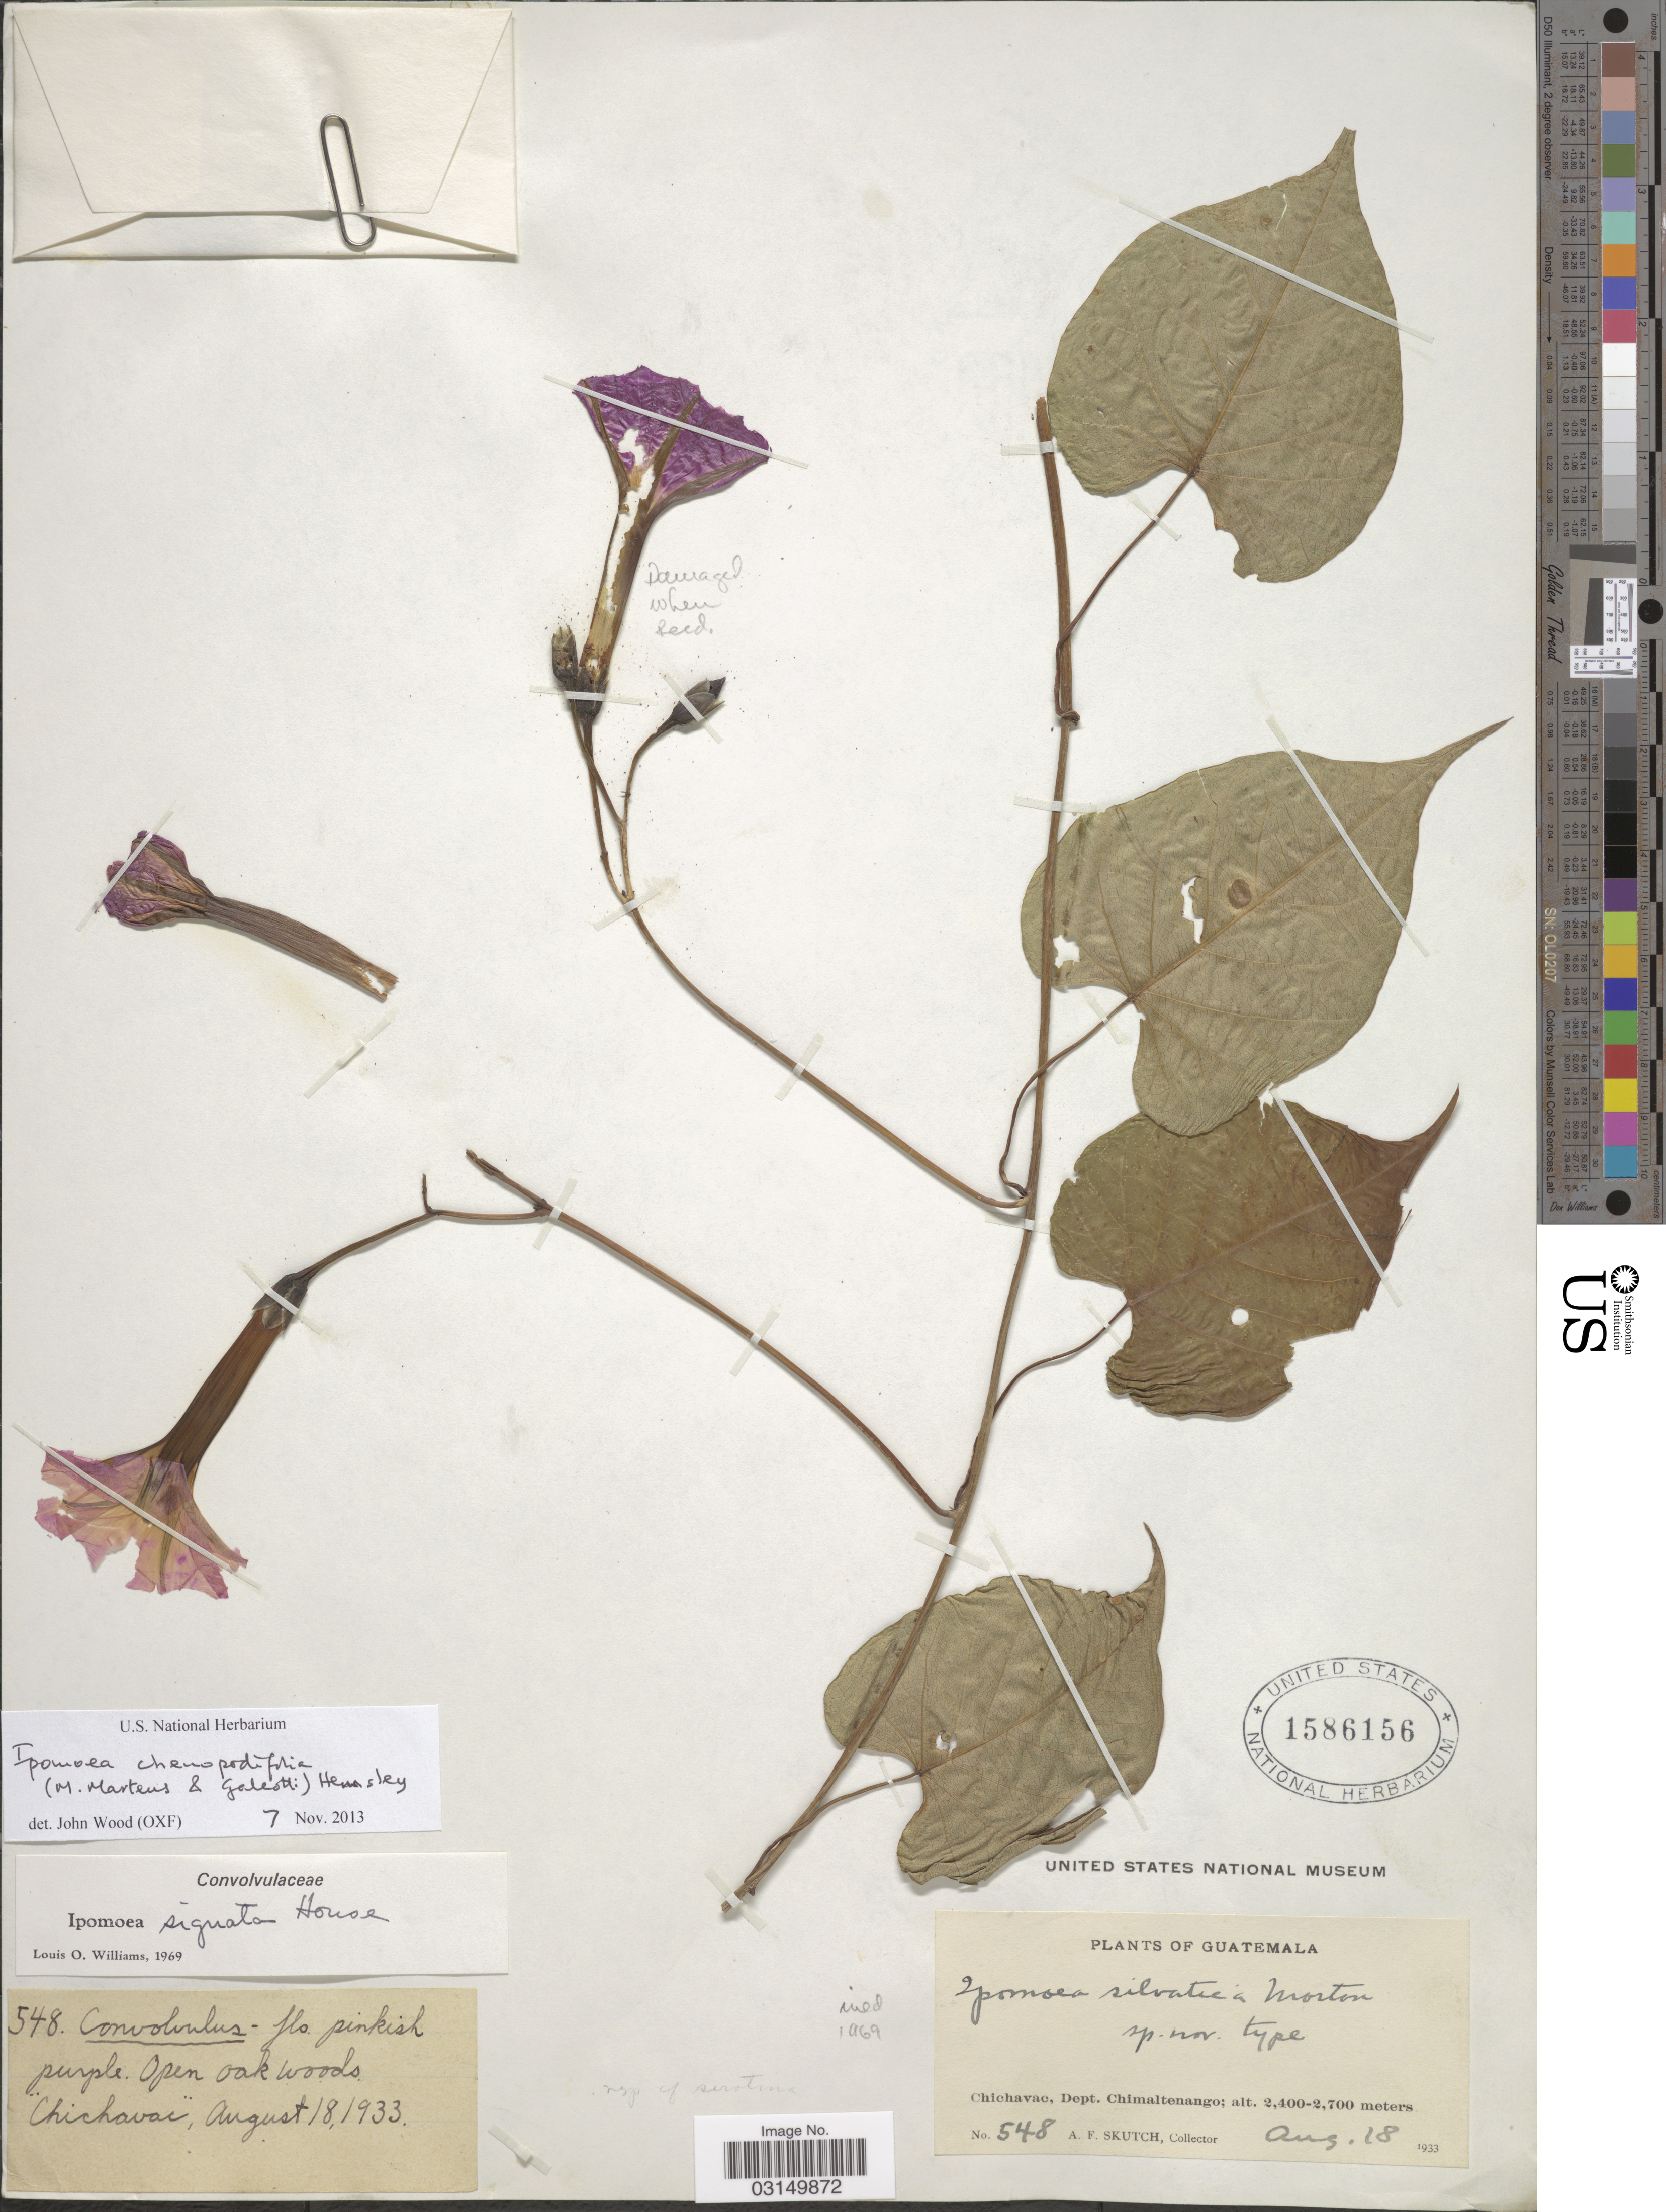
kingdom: Plantae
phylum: Tracheophyta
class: Magnoliopsida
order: Solanales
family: Convolvulaceae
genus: Ipomoea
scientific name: Ipomoea chenopodiifolia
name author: (M. Martens & Galeotti) Hemsl.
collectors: A. F. Skutch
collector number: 548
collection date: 1933-08-18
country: Guatemala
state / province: Chimaltenango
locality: Chichavac, Dept. Chimaltenango.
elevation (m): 2400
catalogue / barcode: US 1586156